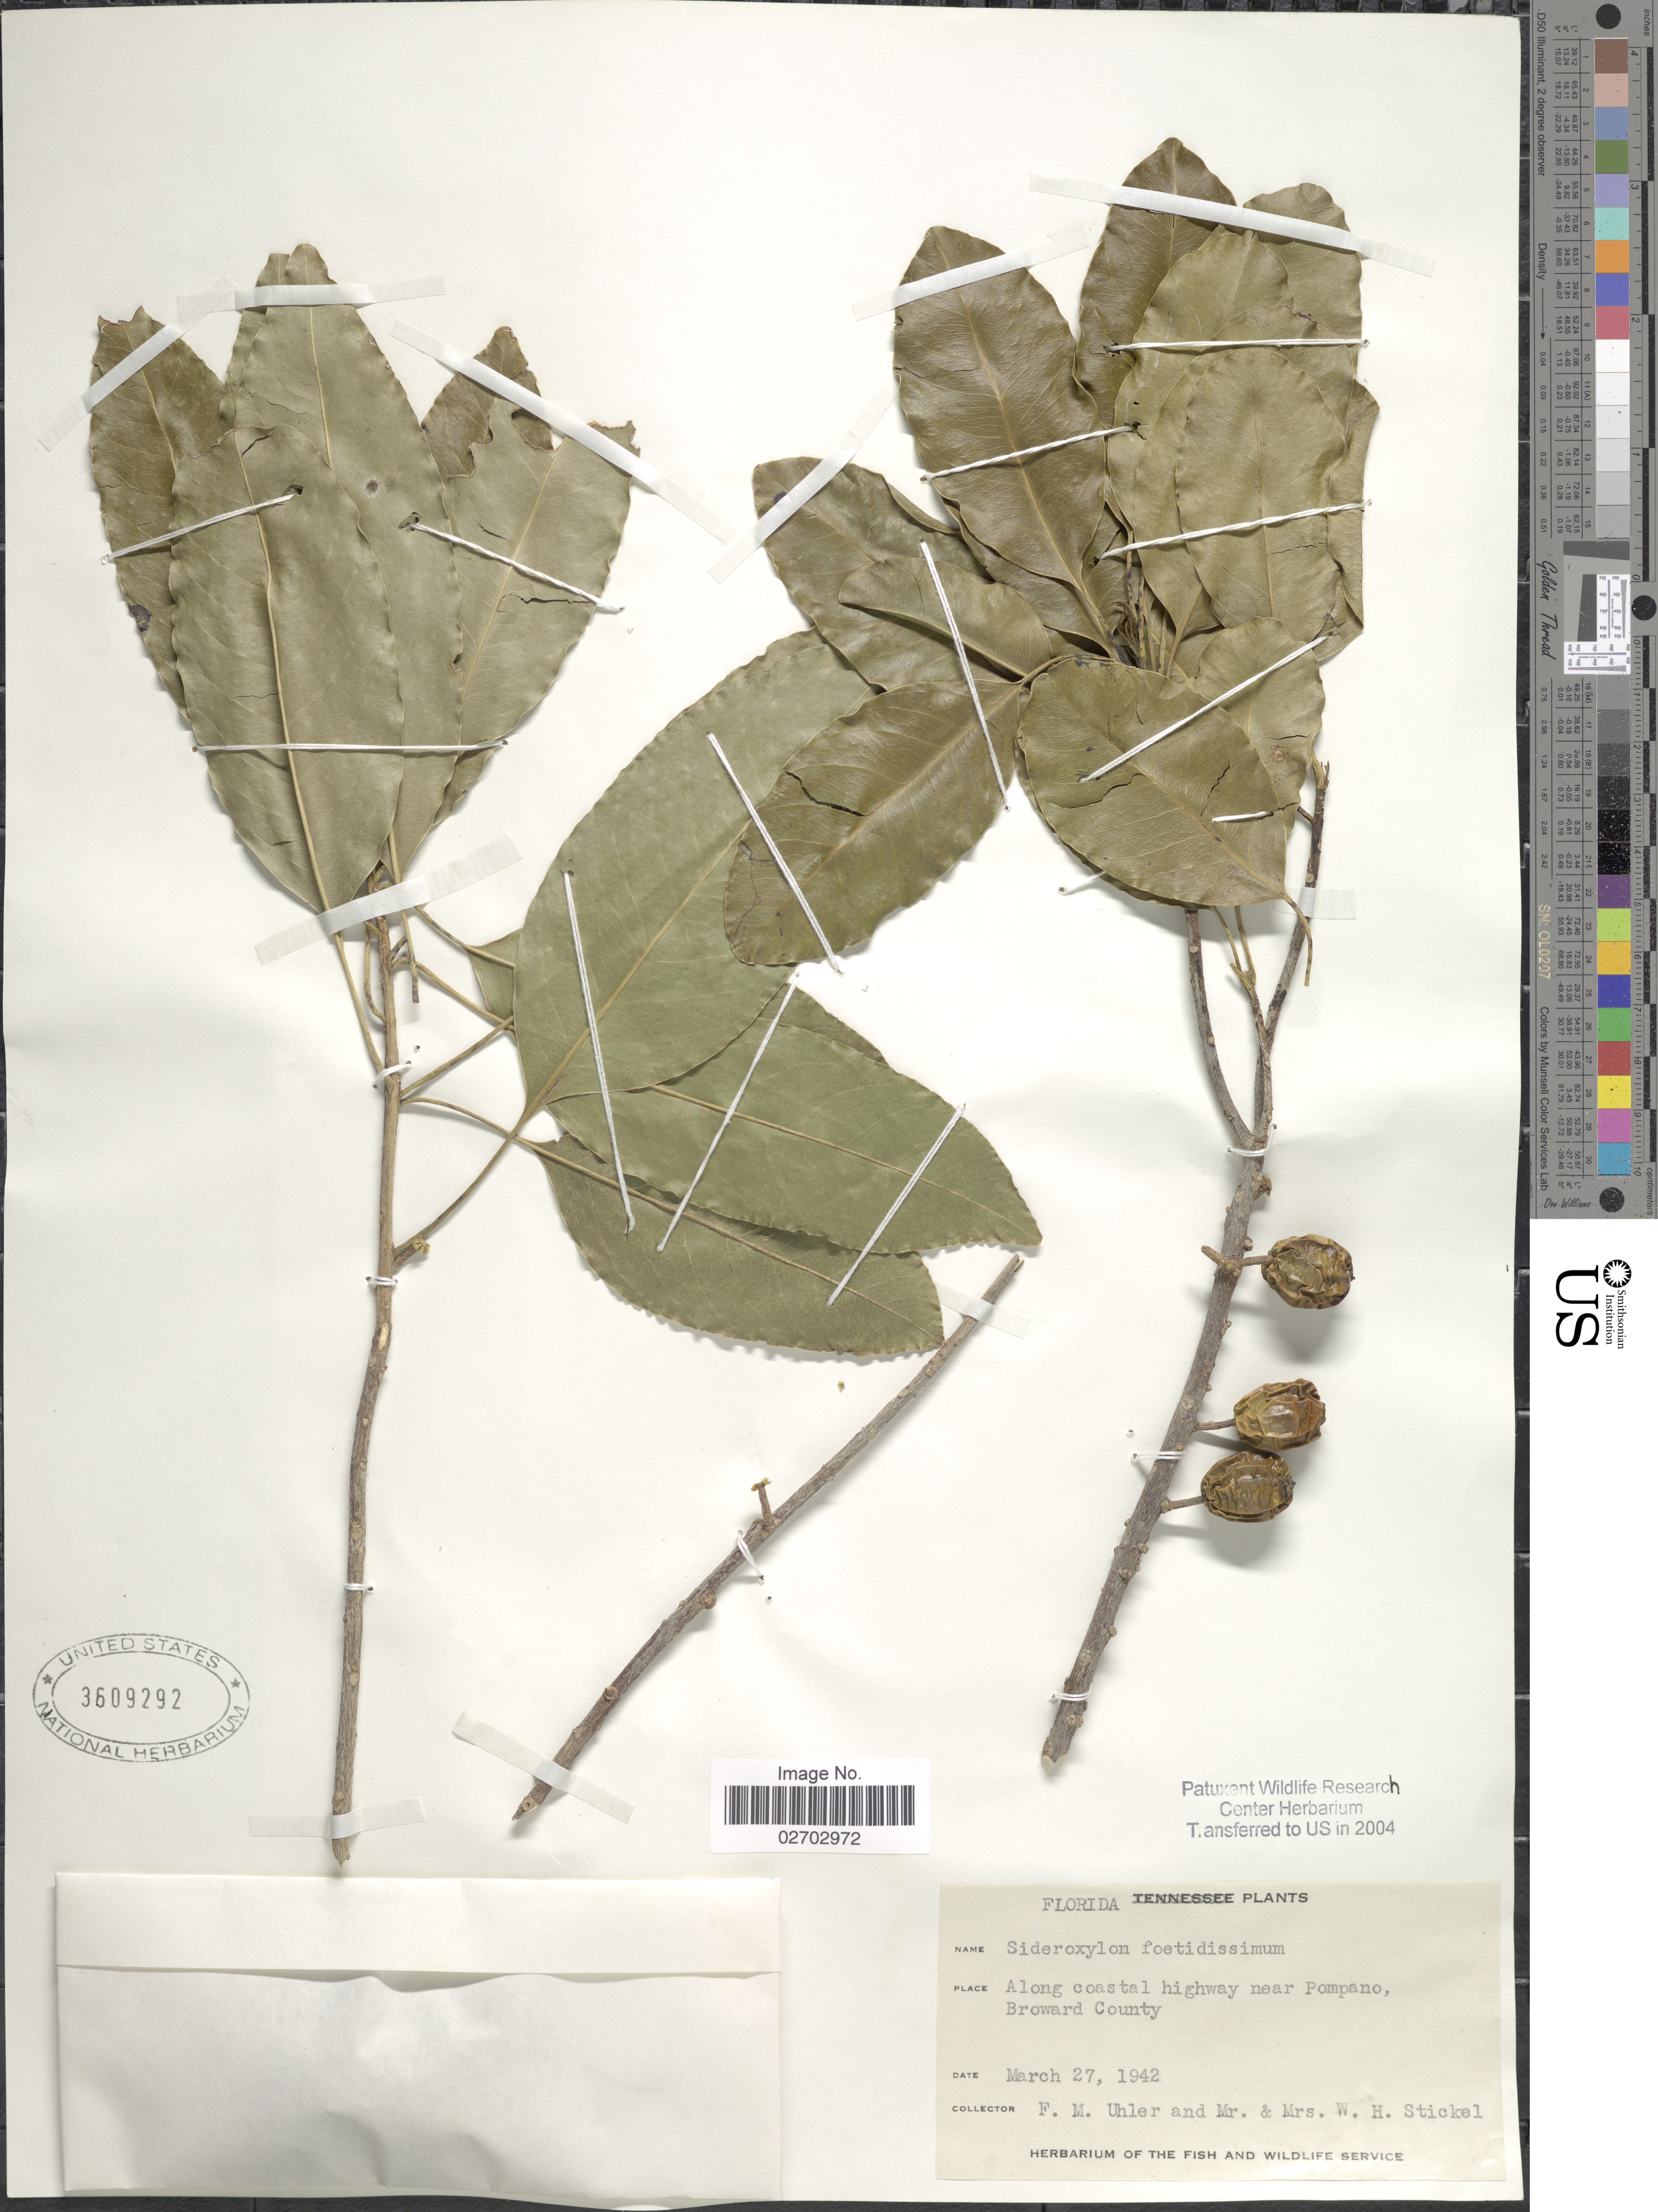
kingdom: Plantae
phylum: Tracheophyta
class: Magnoliopsida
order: Ericales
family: Sapotaceae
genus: Sideroxylon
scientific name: Sideroxylon foetidissimum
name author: Jacq.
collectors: F. M. Uhler, W. Stickel & W. Stickel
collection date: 1942-03-27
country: United States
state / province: Florida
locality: Along coastal highway near Pompano, Broward County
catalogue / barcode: US 3609292